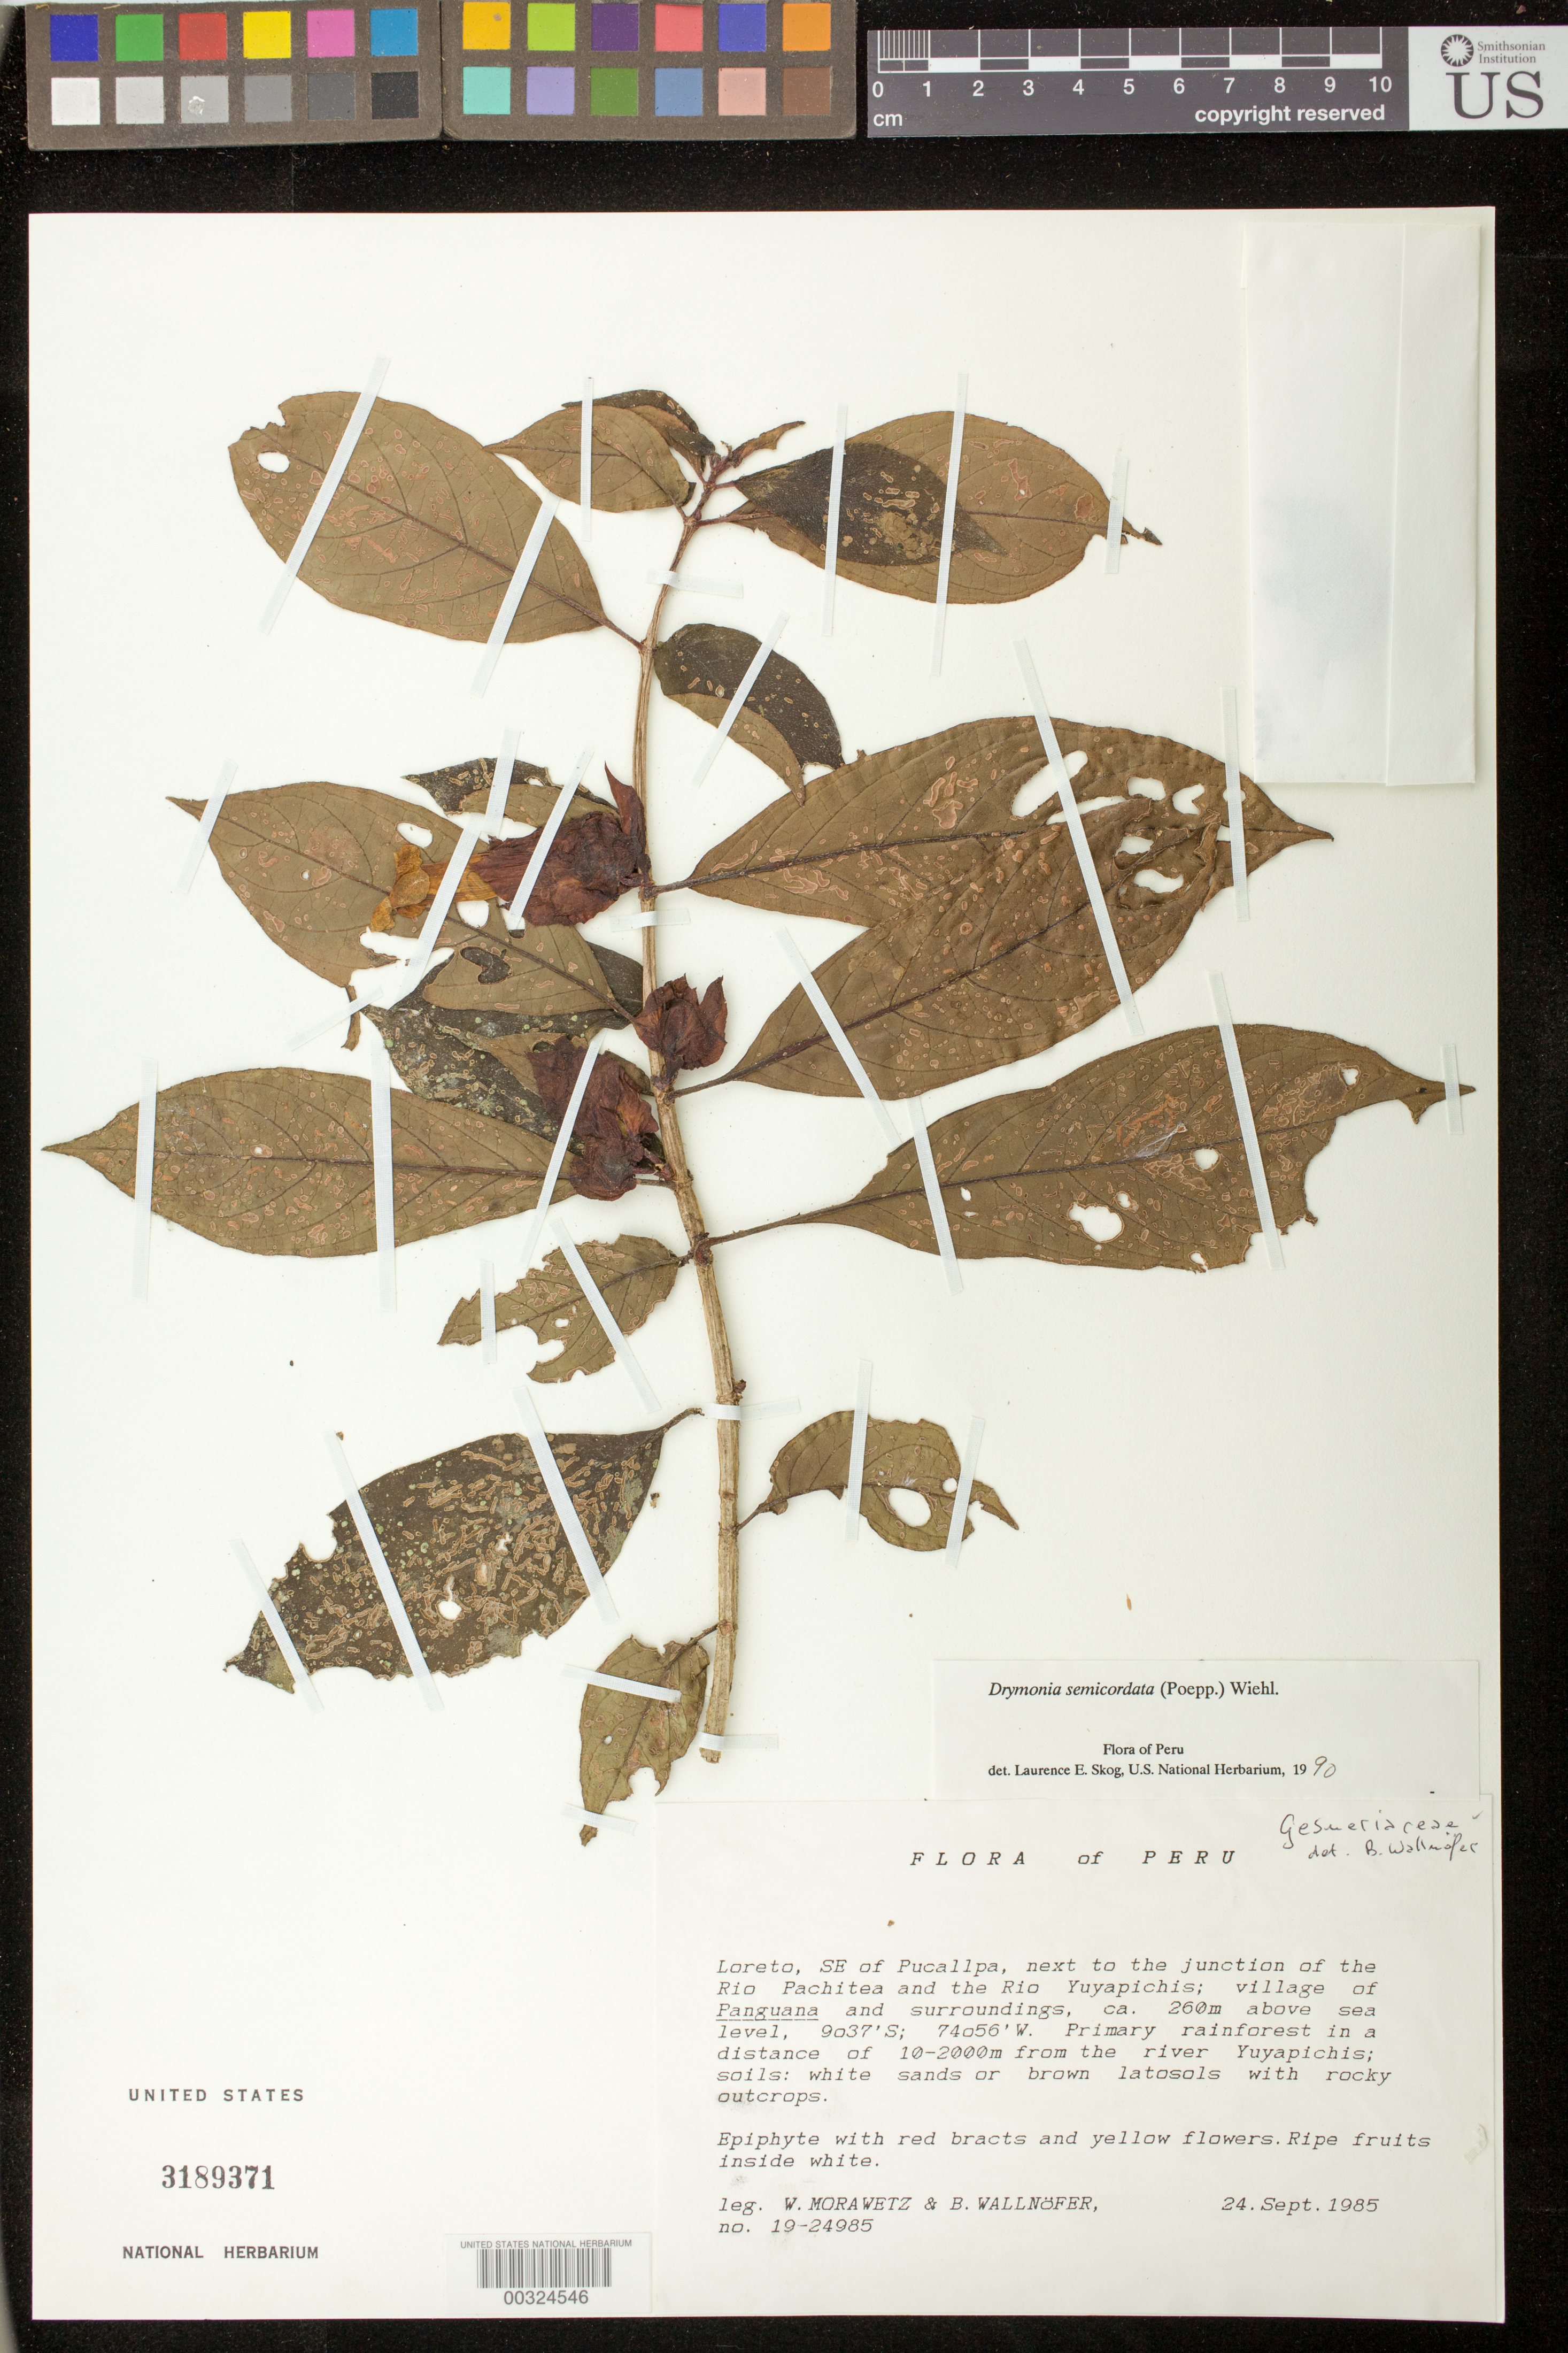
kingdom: Plantae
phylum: Tracheophyta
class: Magnoliopsida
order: Lamiales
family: Gesneriaceae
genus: Drymonia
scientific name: Drymonia semicordata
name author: (Poepp.) Wiehler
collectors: W. Morawetz & et al.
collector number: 19- 24985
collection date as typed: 24 Sep 1985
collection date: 1985-09-24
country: Peru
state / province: Loreto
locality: Se of Pucallpa, next to junction of Rio Pachitea and Rio Yuyapichis, village of Panguana and surroundings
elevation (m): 260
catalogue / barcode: US 3189371